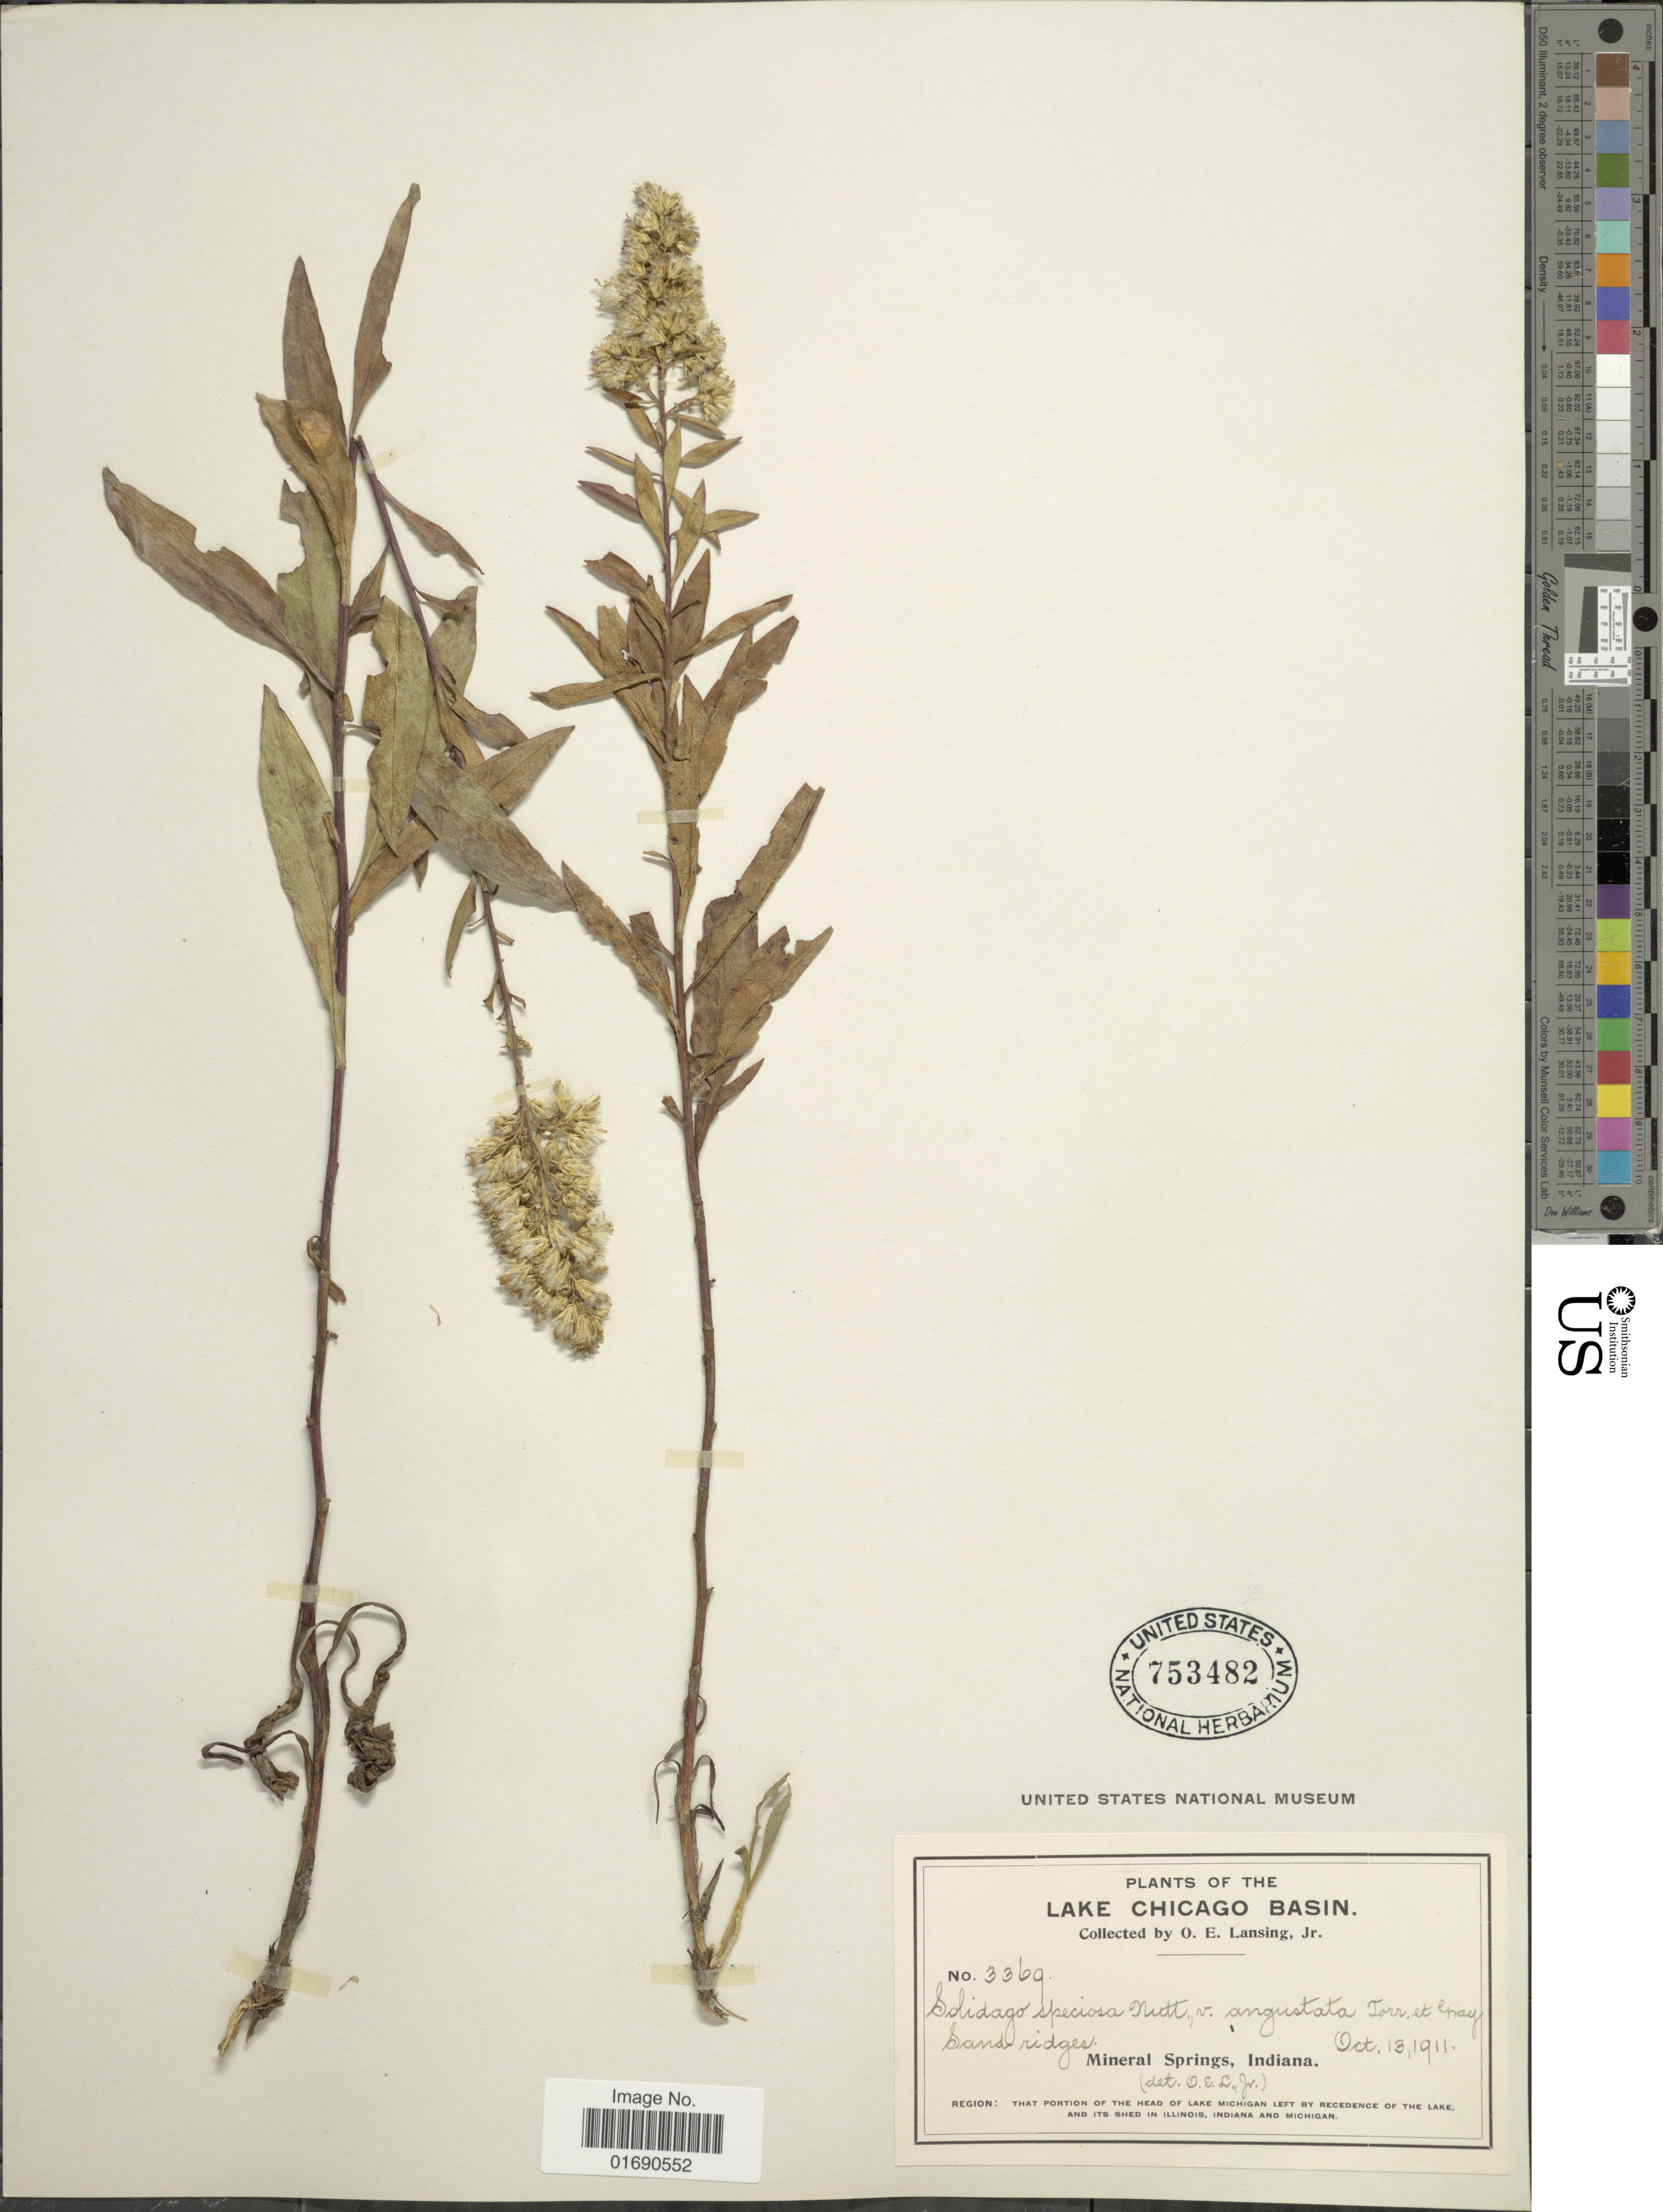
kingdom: Plantae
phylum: Tracheophyta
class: Magnoliopsida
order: Asterales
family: Asteraceae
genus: Solidago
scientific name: Solidago speciosa var. angustata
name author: Torr. & A. Gray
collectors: O. Lansing Jr.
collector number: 3369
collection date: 1911-10-13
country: United States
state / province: Illinois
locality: Lake Chicago Basin, Sand ridges, Mineral Springs,Indiana, that portion of the Head of Lake Michigan left by Recedence of the Lake, and it's shed in Illinois, Indiana and Michigan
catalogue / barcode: US 753482